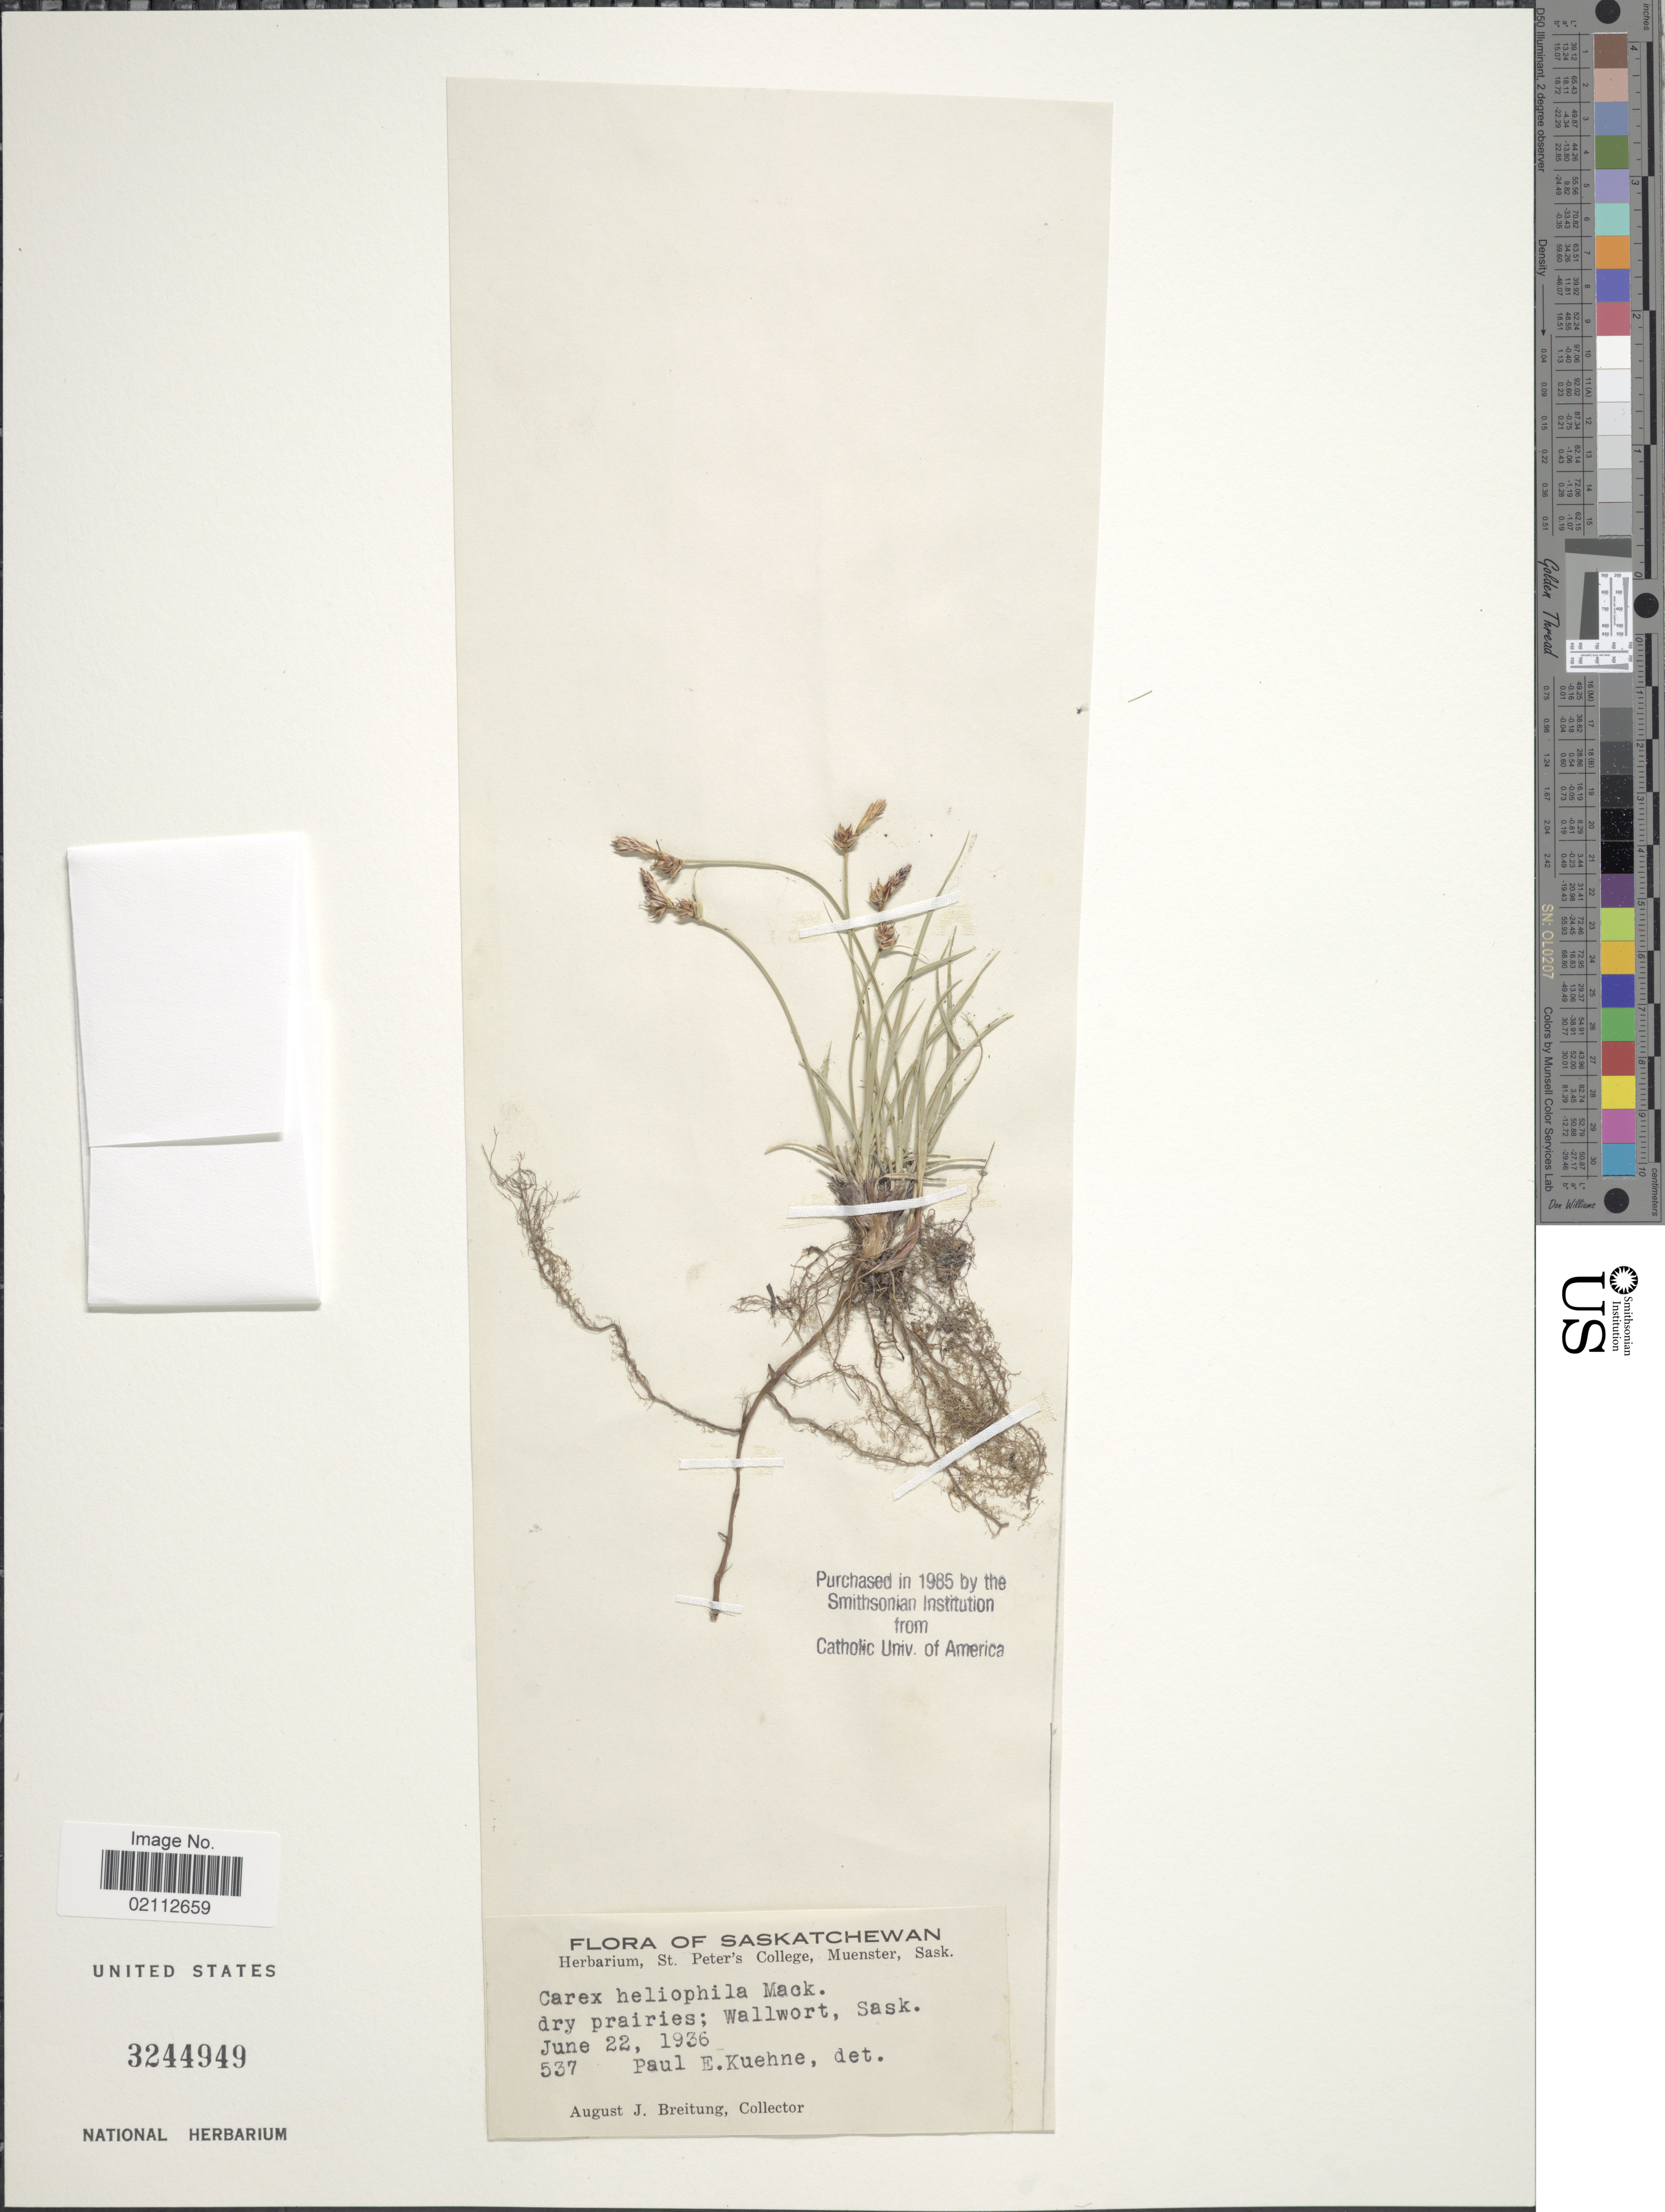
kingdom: Plantae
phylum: Tracheophyta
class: Liliopsida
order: Poales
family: Cyperaceae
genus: Carex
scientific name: Carex heliophila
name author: Mack.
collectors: A. Breitung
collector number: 537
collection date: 1936-06-22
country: Canada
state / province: Saskatchewan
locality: Wallwort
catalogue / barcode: US 3244949